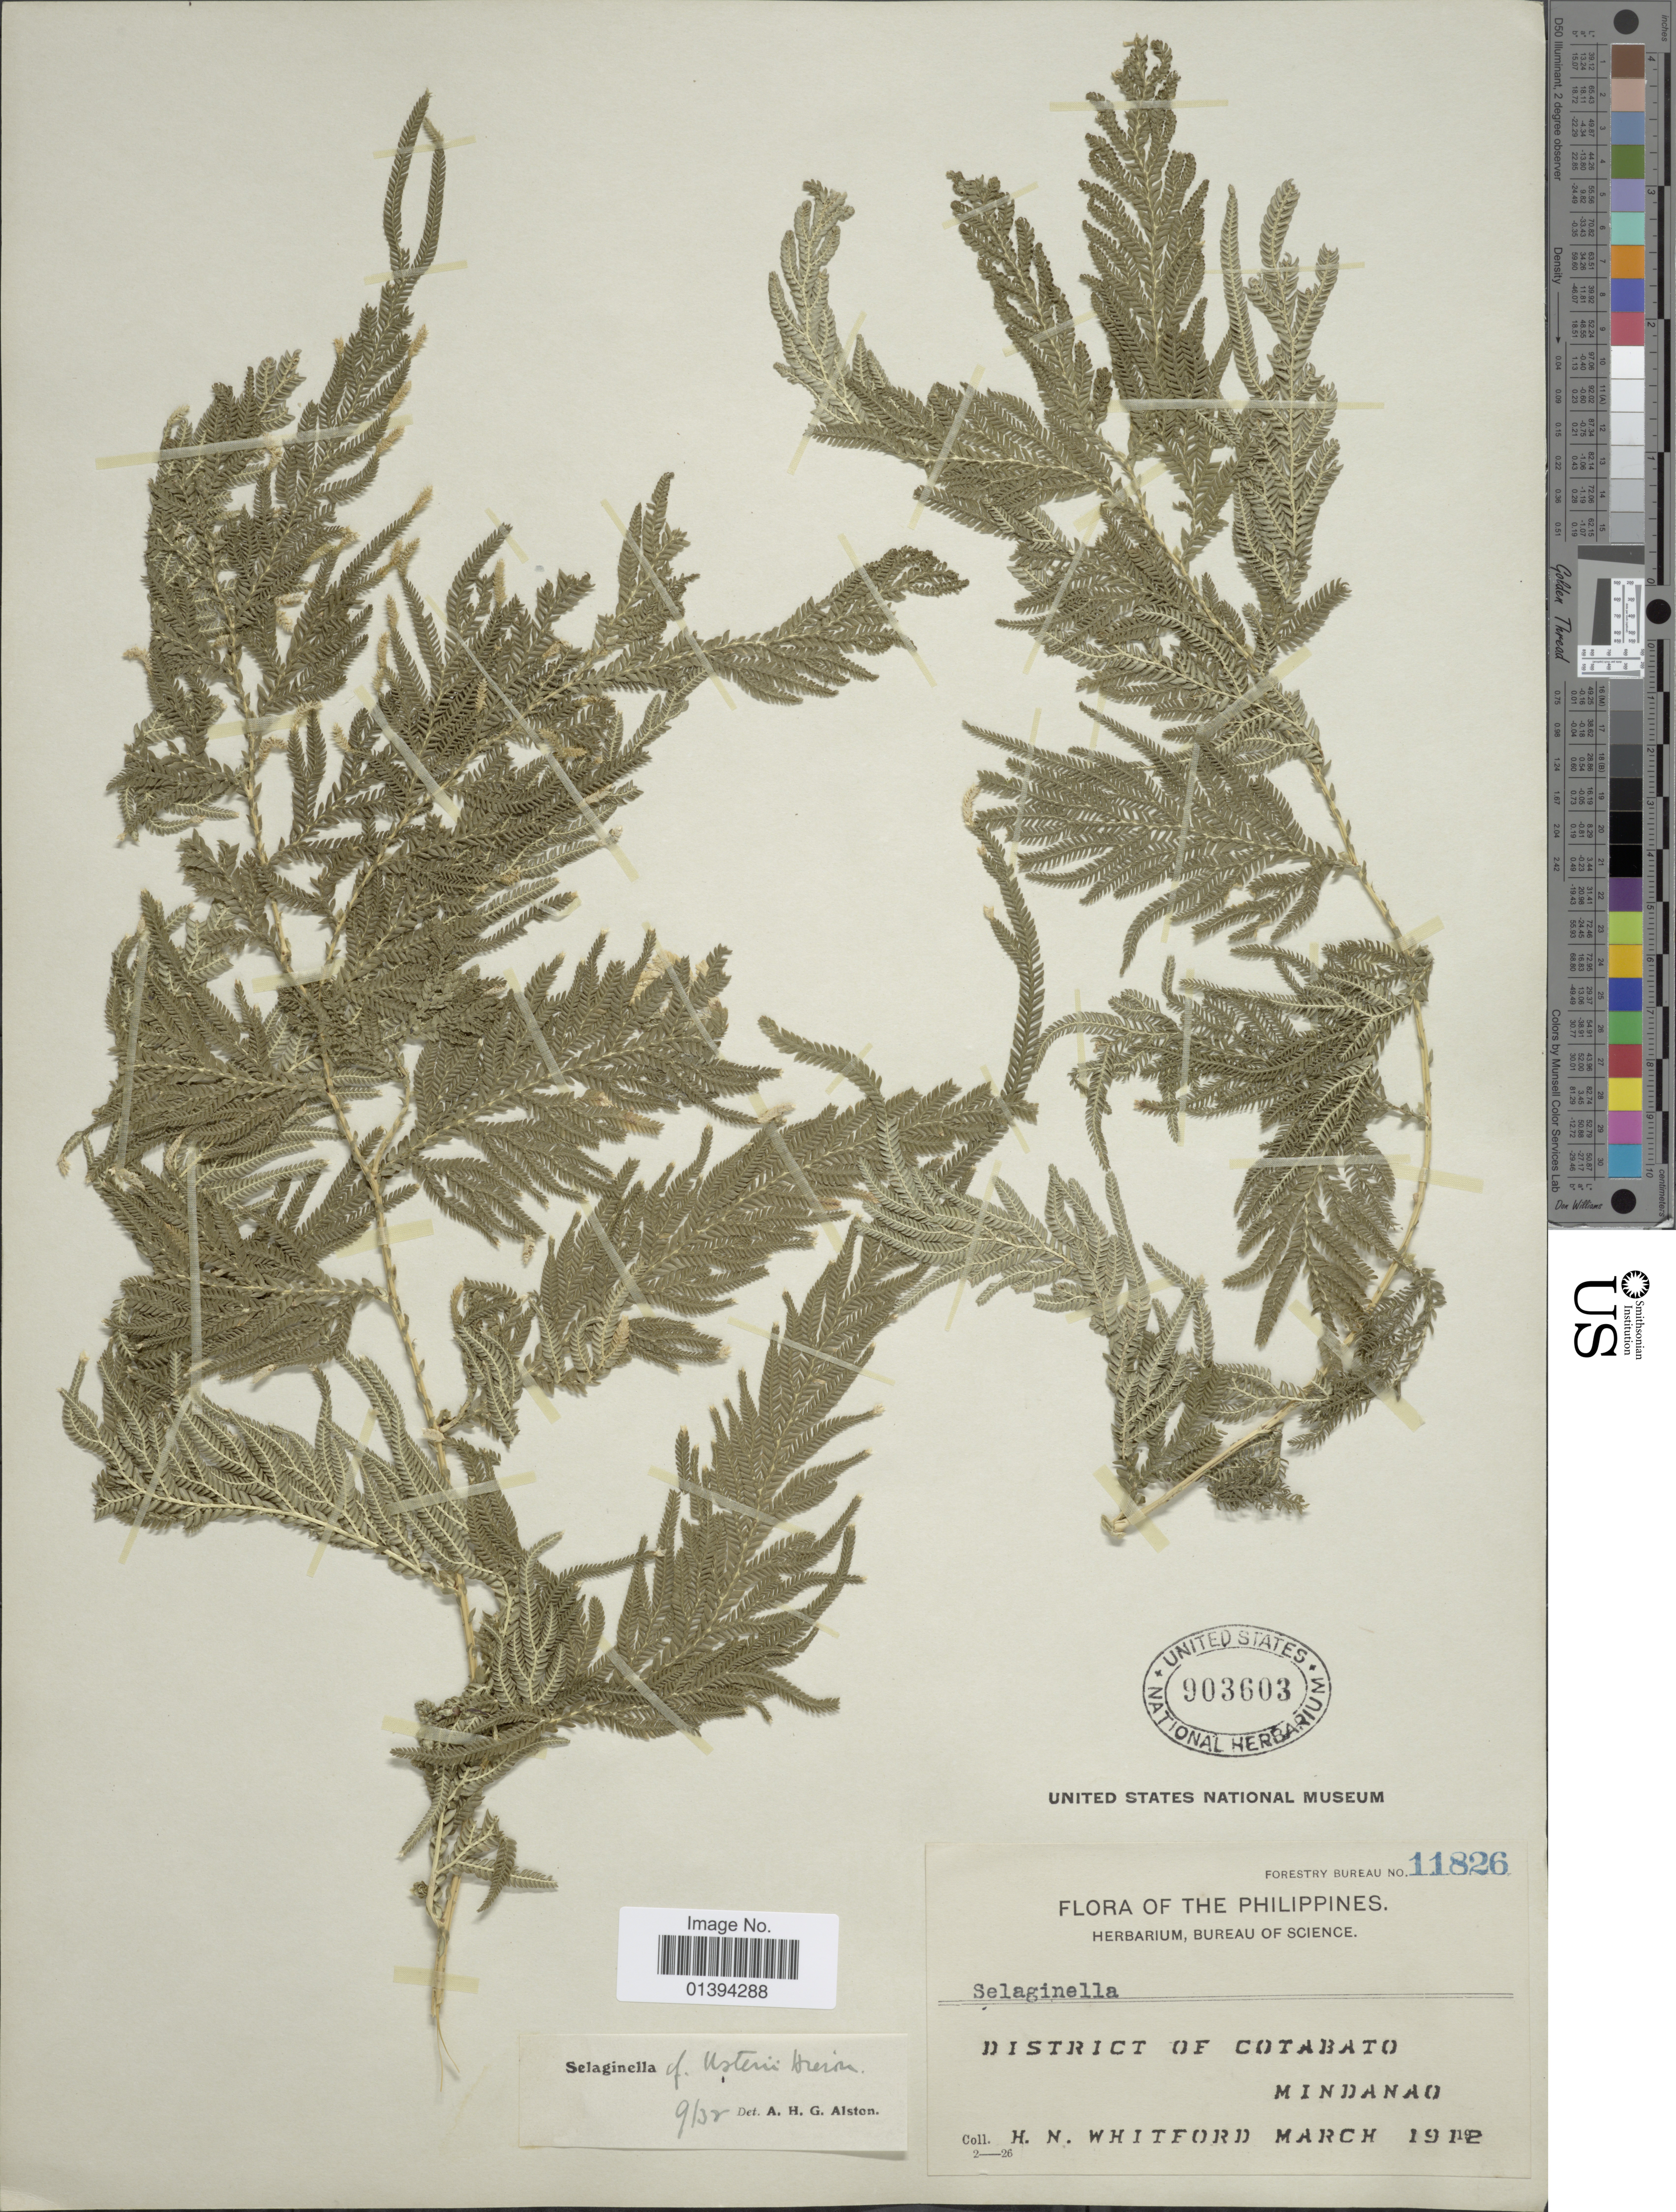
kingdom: Plantae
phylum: Tracheophyta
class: Lycopodiopsida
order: Selaginellales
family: Selaginellaceae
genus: Selaginella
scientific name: Selaginella usterii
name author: Hieron.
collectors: H. N. Whitford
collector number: Forestry Bureau 11826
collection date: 1912-03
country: Philippines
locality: District of Cotabato, Mindanao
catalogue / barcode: US 903603